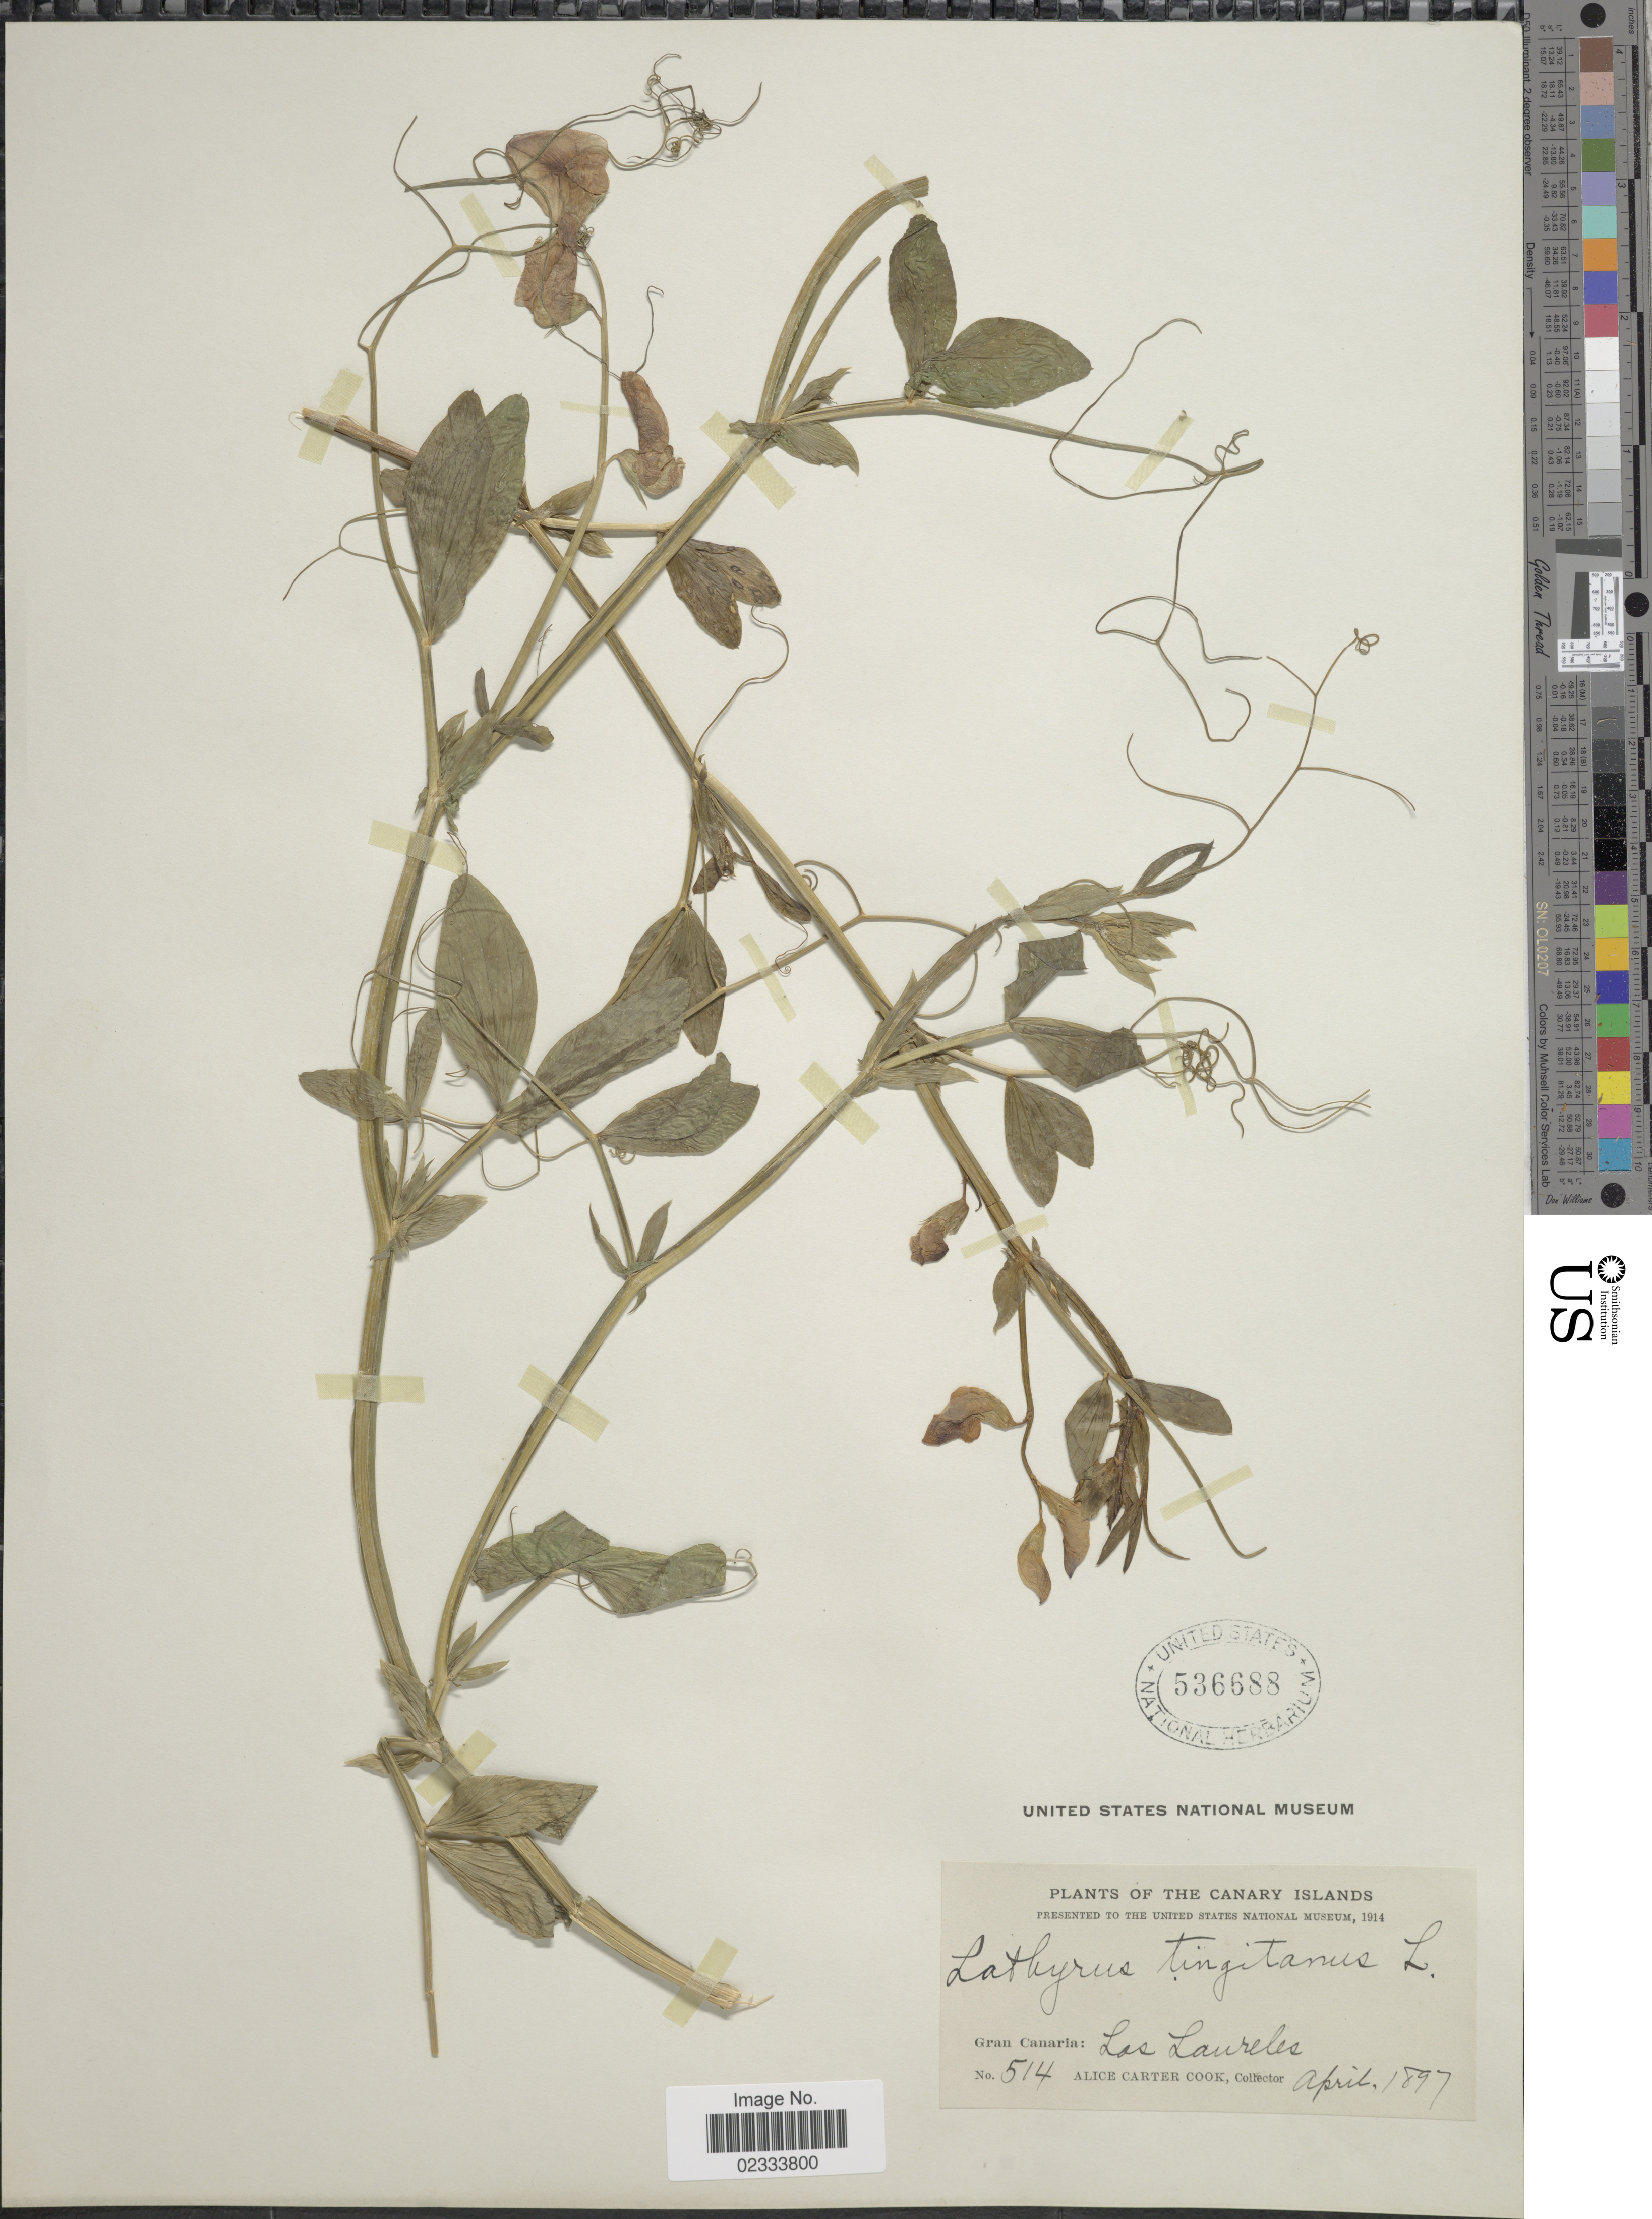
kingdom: Plantae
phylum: Tracheophyta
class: Magnoliopsida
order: Fabales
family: Fabaceae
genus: Lathyrus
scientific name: Lathyrus tingitanus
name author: L.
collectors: Alice C. Cook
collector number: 514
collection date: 1897-04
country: Spain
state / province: Canarias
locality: Canary Islands: Gran CanariaL Las Laureles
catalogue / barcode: US 536688